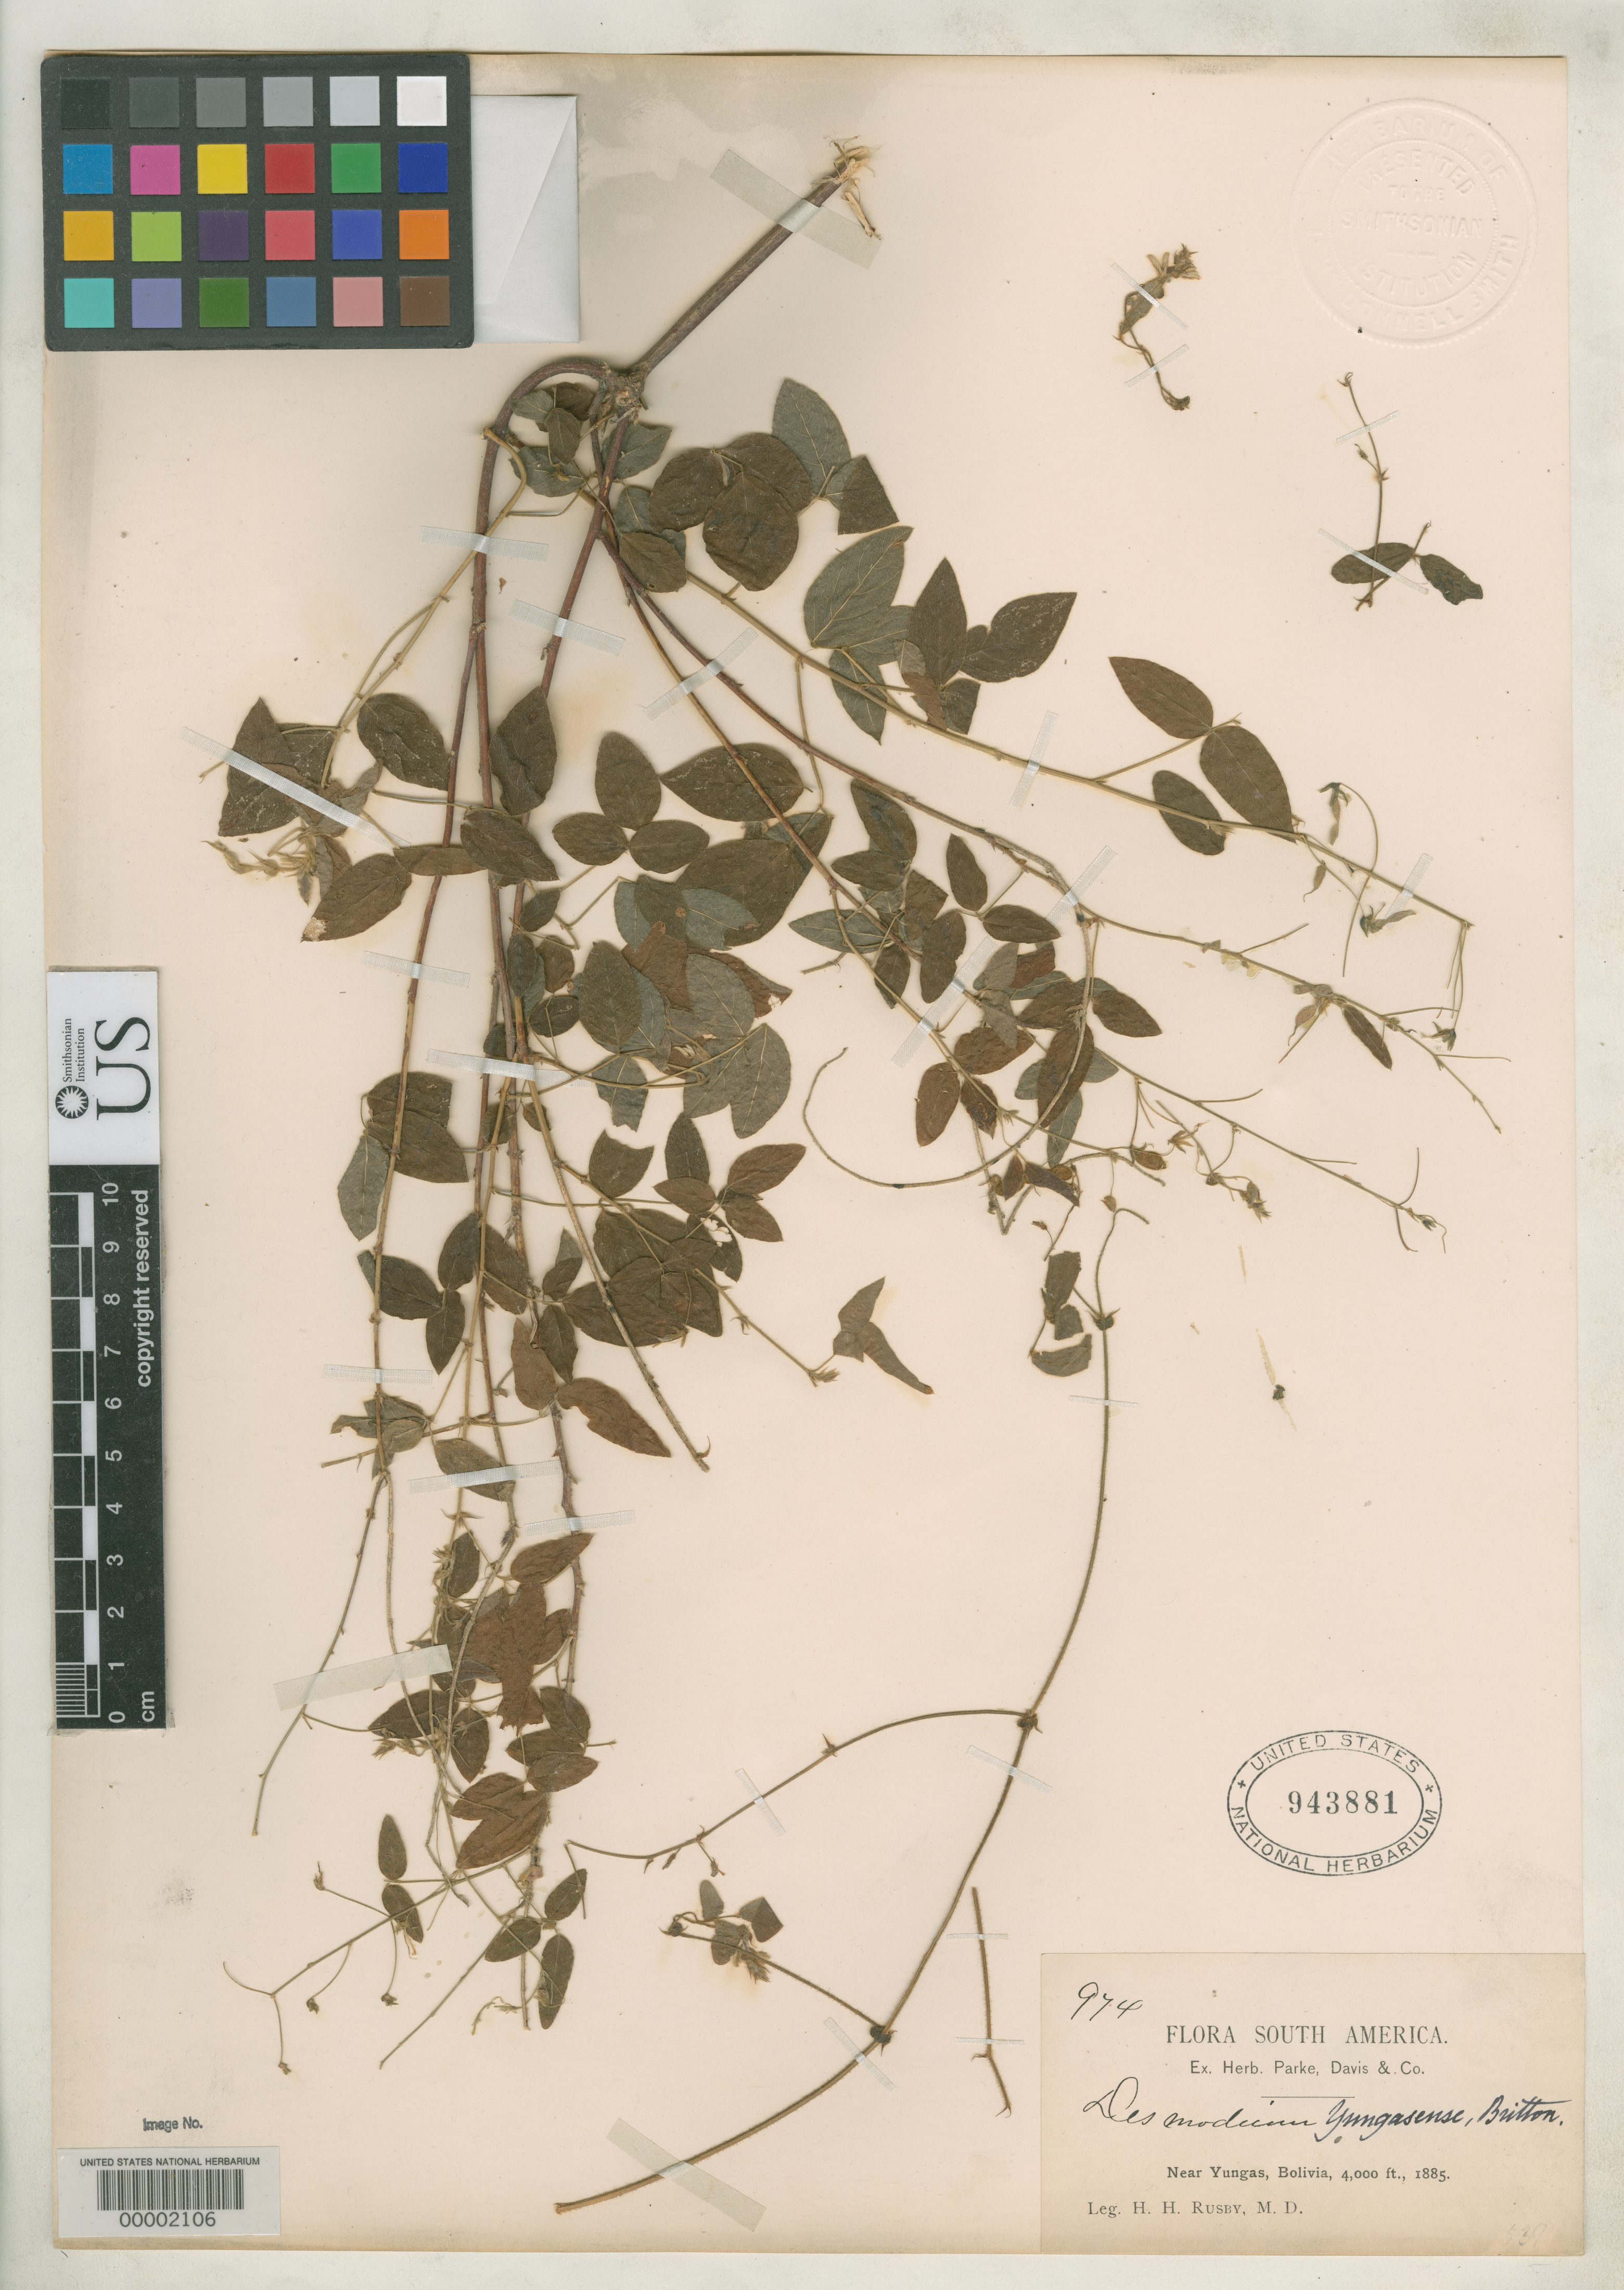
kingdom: Plantae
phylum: Tracheophyta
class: Magnoliopsida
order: Fabales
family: Fabaceae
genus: Desmodium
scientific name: Desmodium yungasense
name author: Britton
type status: Isotype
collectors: H. H. Rusby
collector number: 974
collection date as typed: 1885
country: Bolivia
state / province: La Paz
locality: Near Yungas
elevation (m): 1219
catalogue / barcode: US 943881